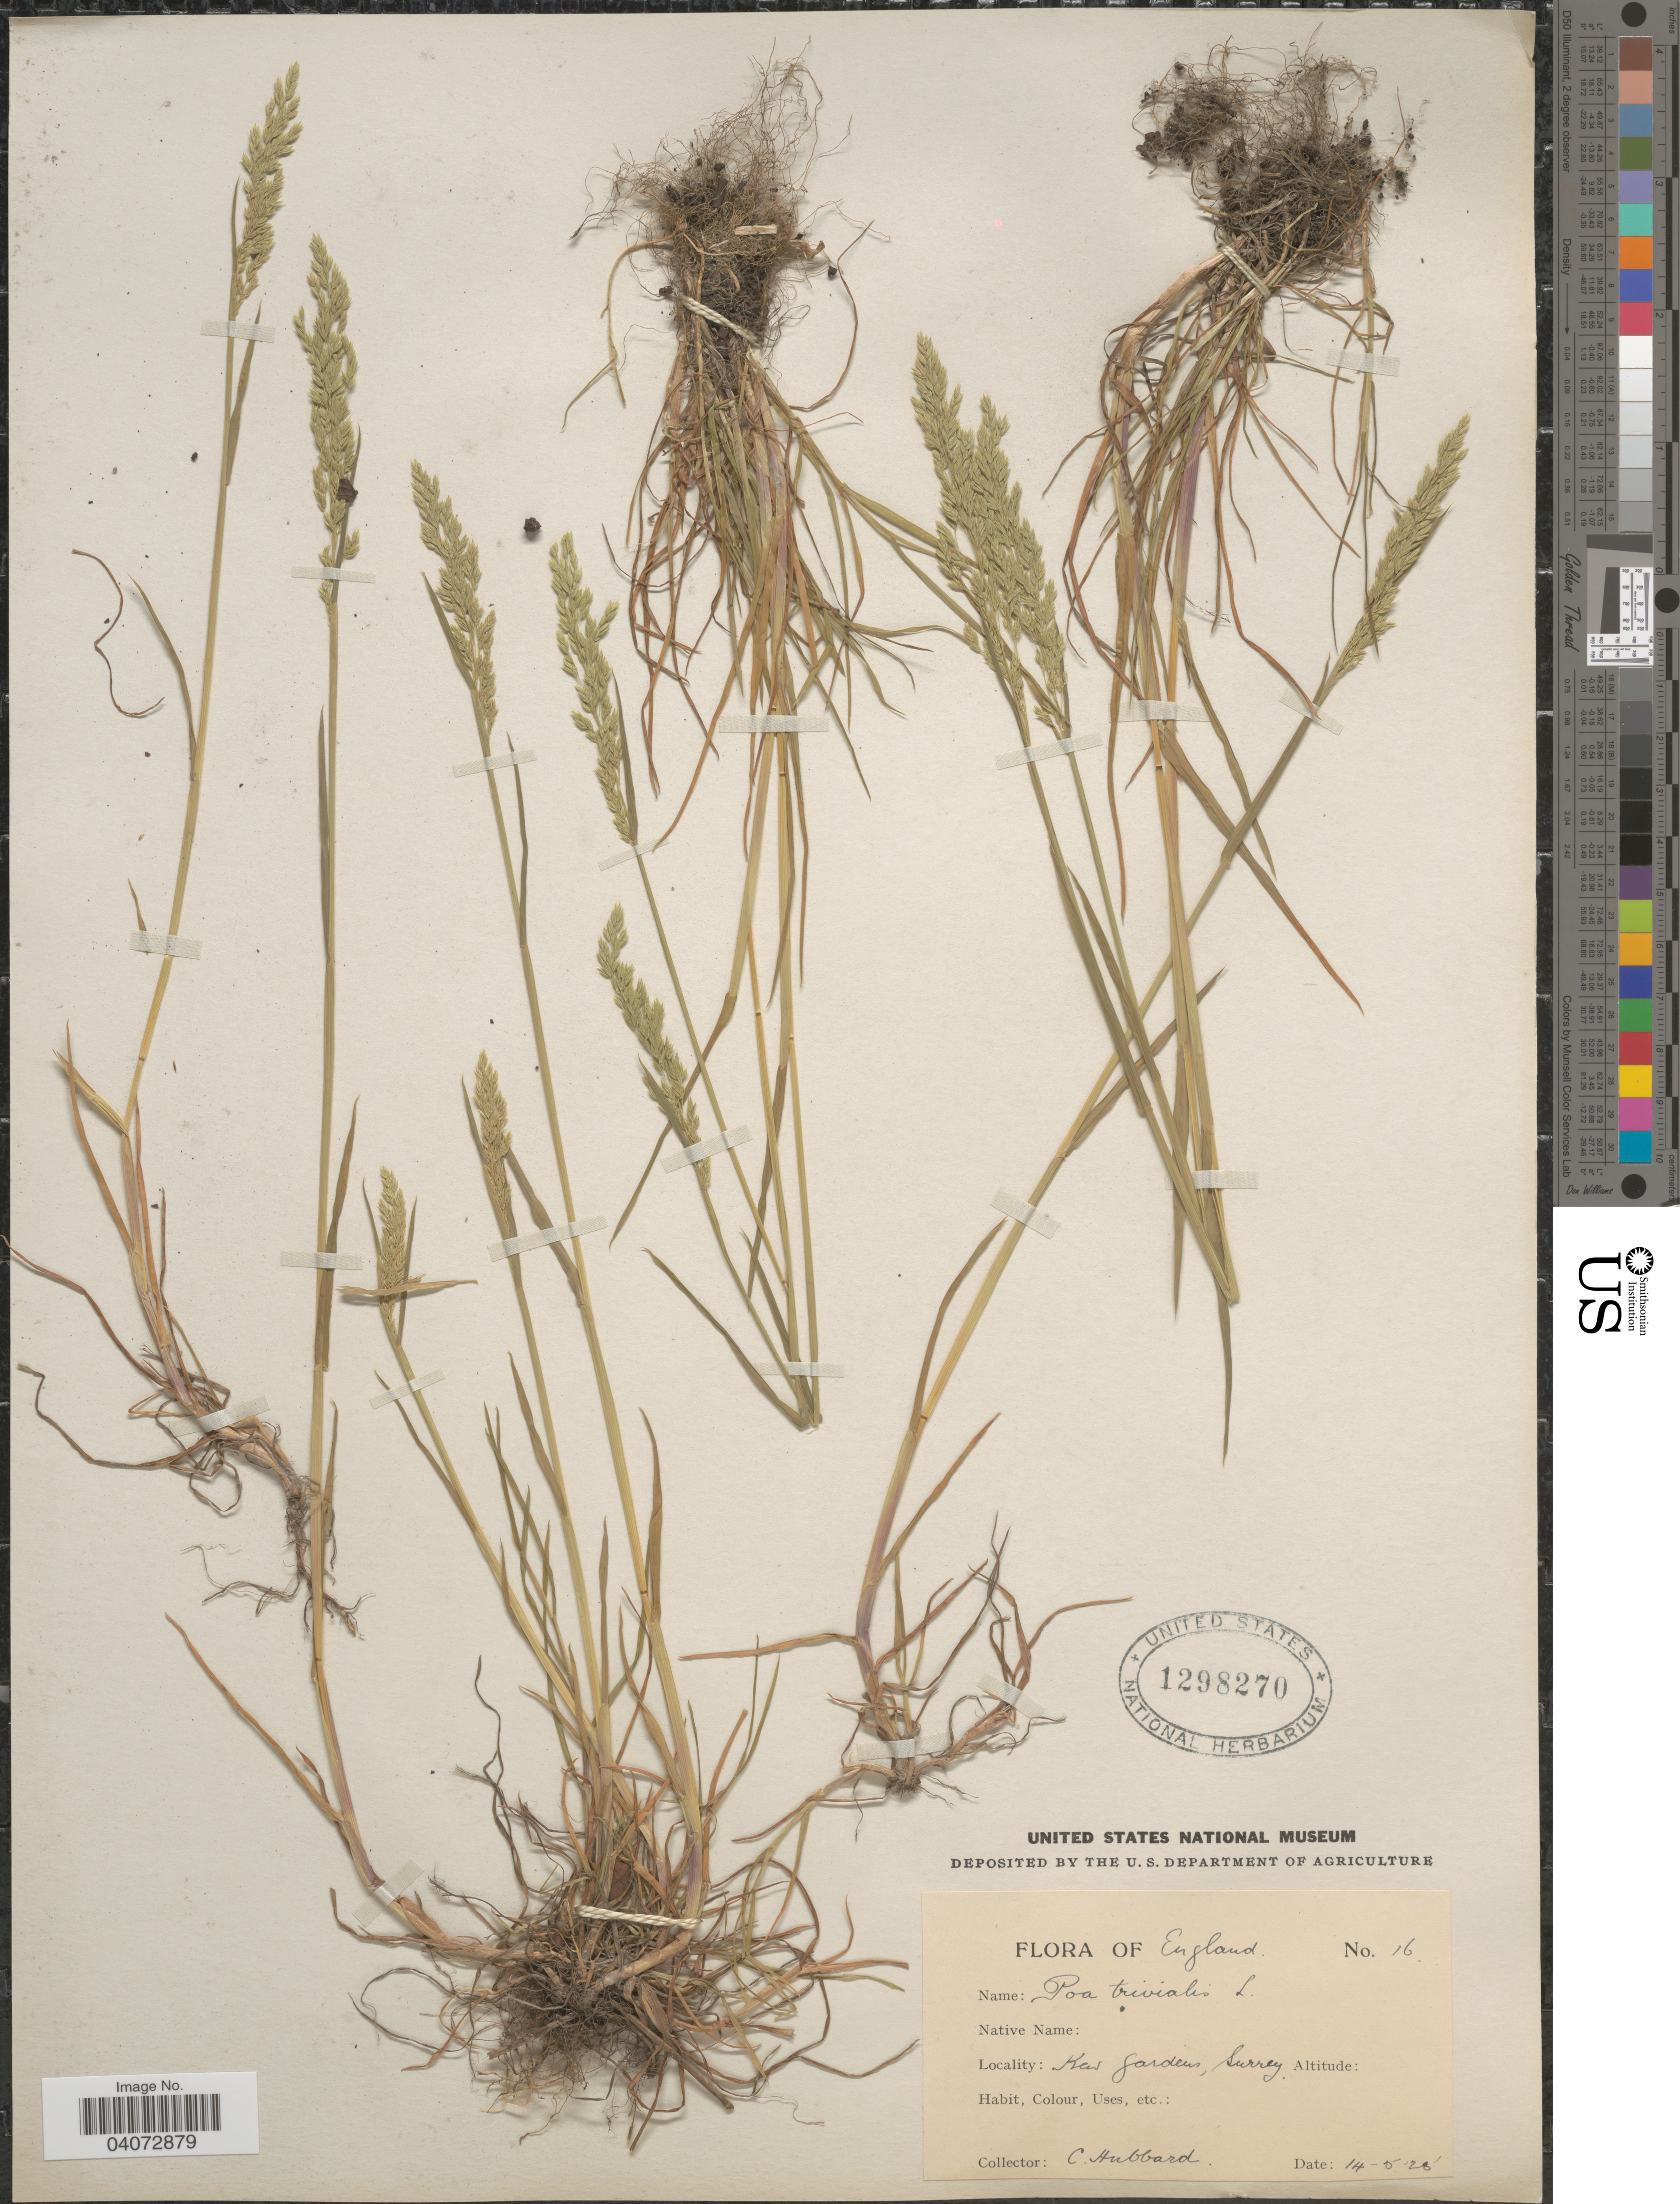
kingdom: Plantae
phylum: Tracheophyta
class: Liliopsida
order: Poales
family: Poaceae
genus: Poa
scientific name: Poa trivialis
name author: L.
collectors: C. E. Hubbard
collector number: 16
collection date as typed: Transcribed d/m/y: 14/5/25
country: United Kingdom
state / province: England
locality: Kew Gardens, Surrey.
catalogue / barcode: US 1298270